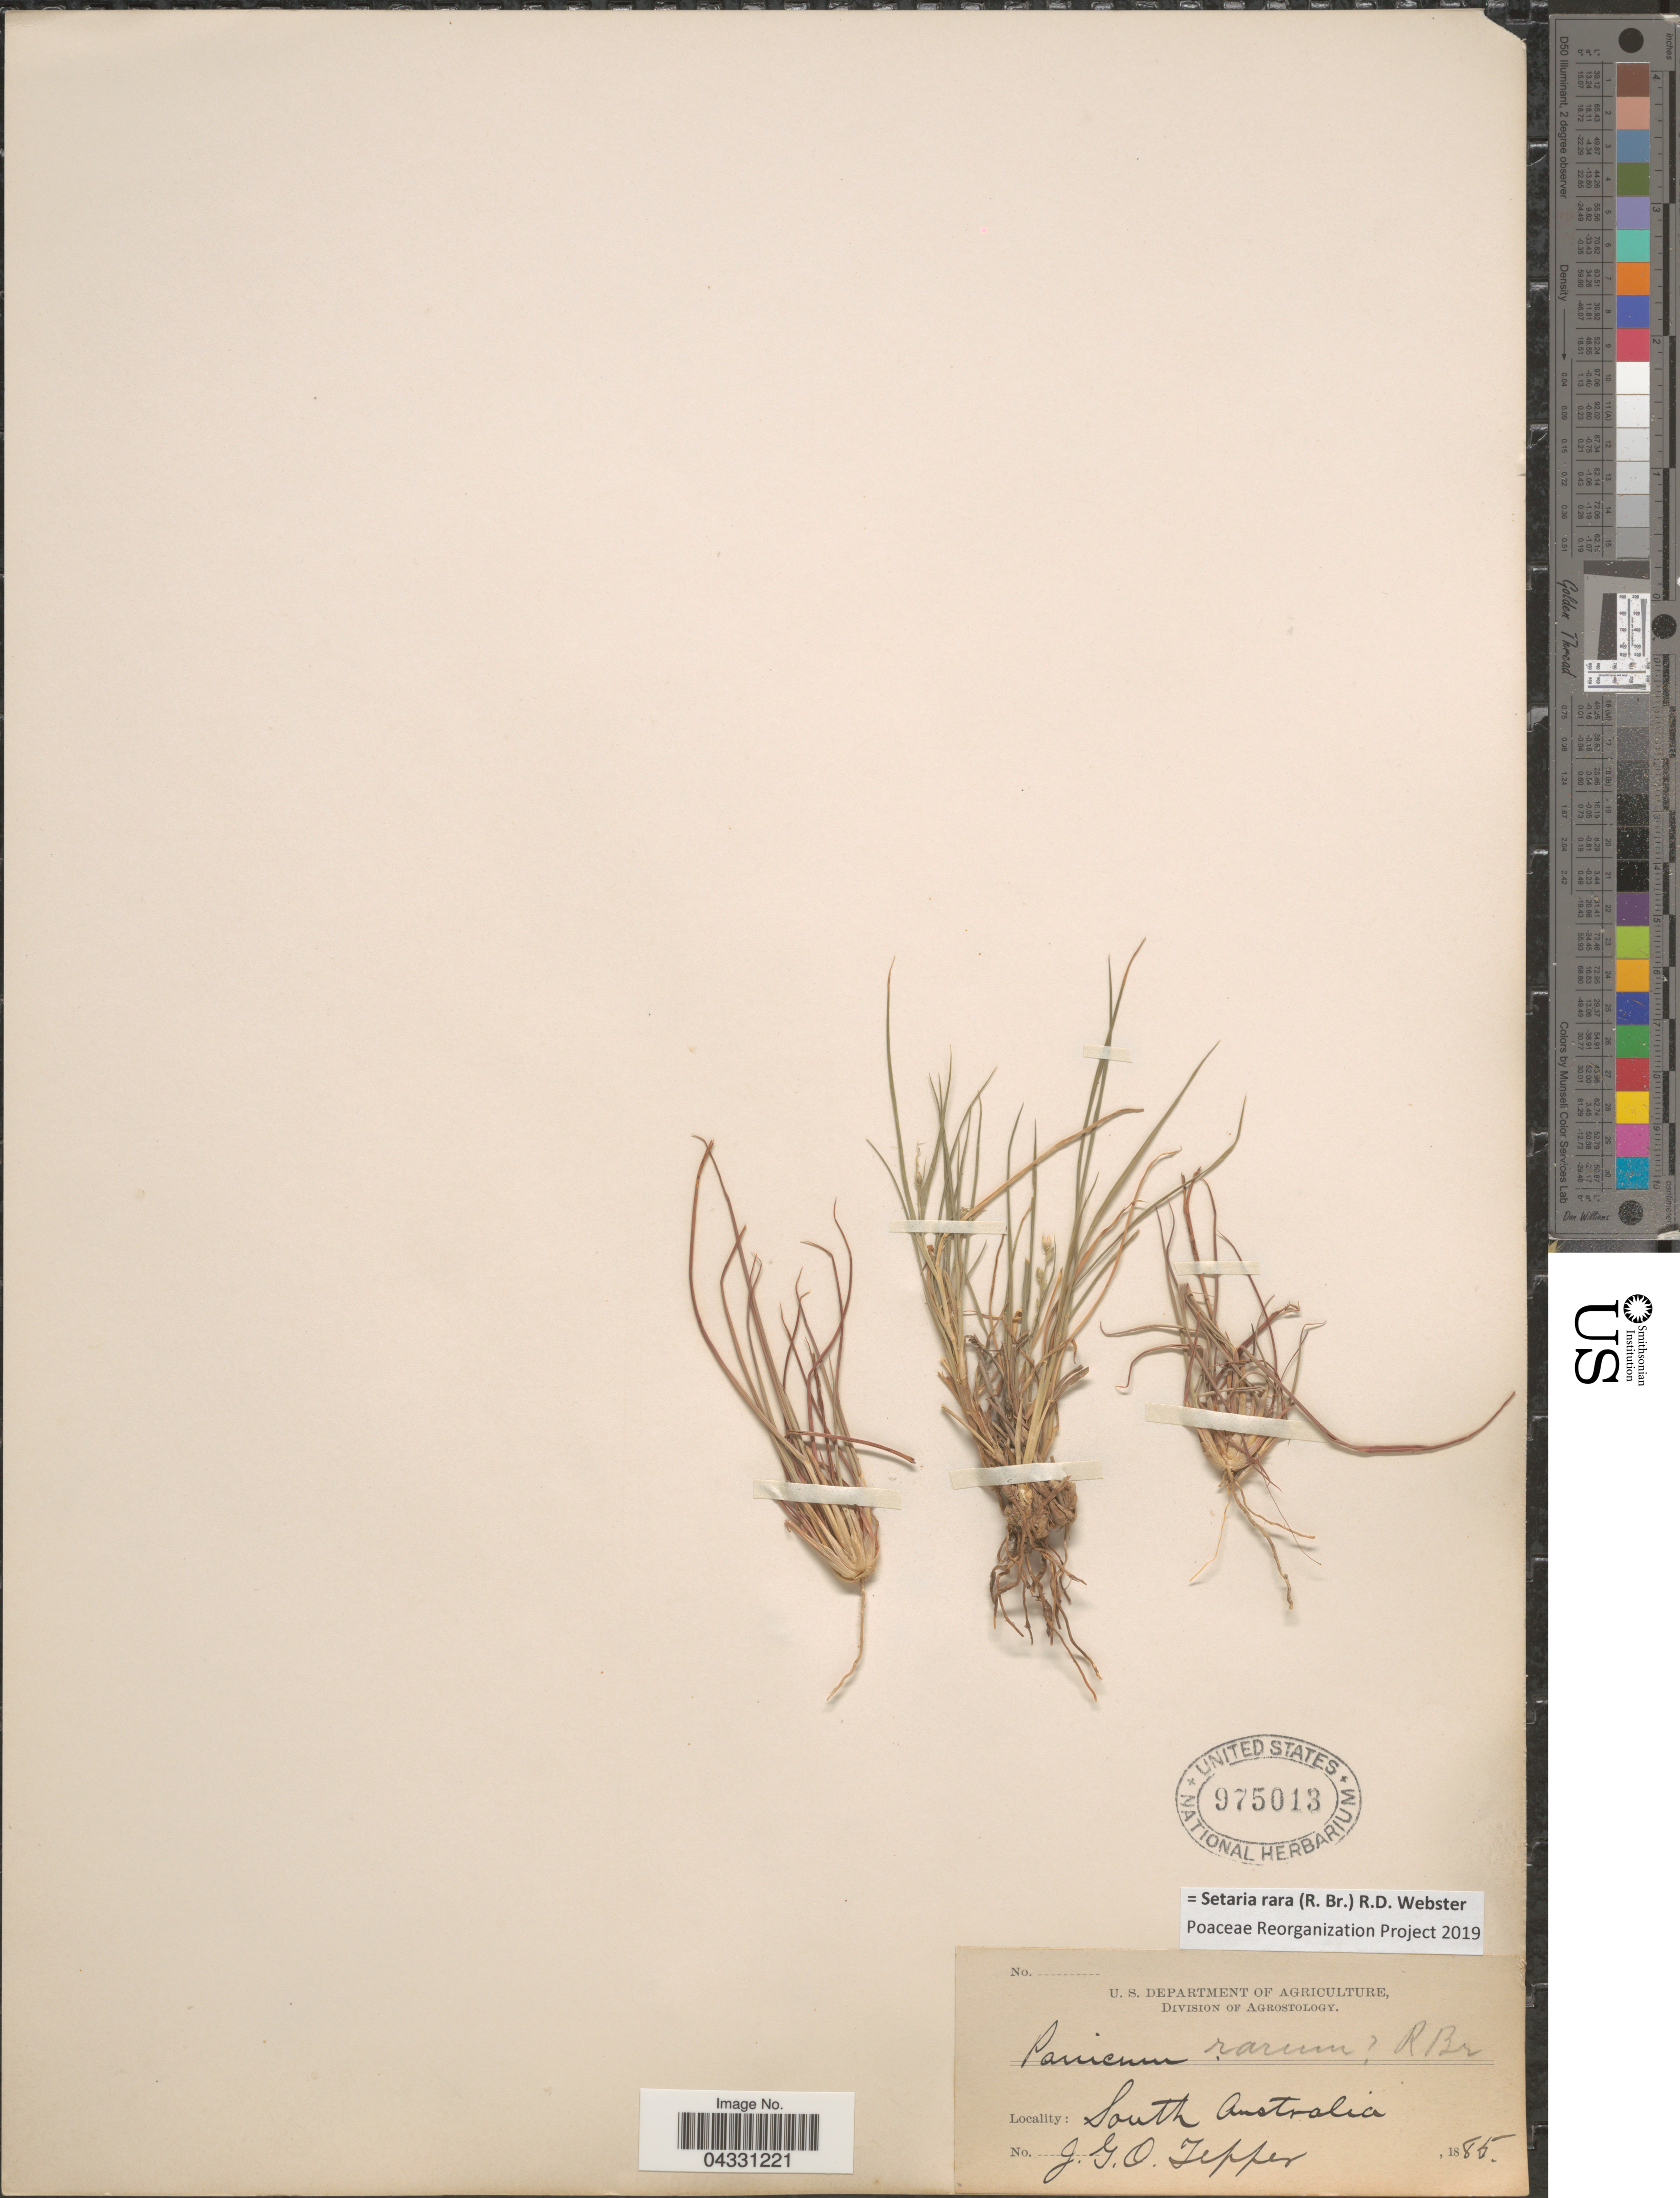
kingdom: Plantae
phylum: Tracheophyta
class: Liliopsida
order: Poales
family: Poaceae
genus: Setaria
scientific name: Setaria rara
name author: (R. Br.) R.D. Webster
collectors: J. Tepper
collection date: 1885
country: Australia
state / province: South Australia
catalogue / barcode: US 975013